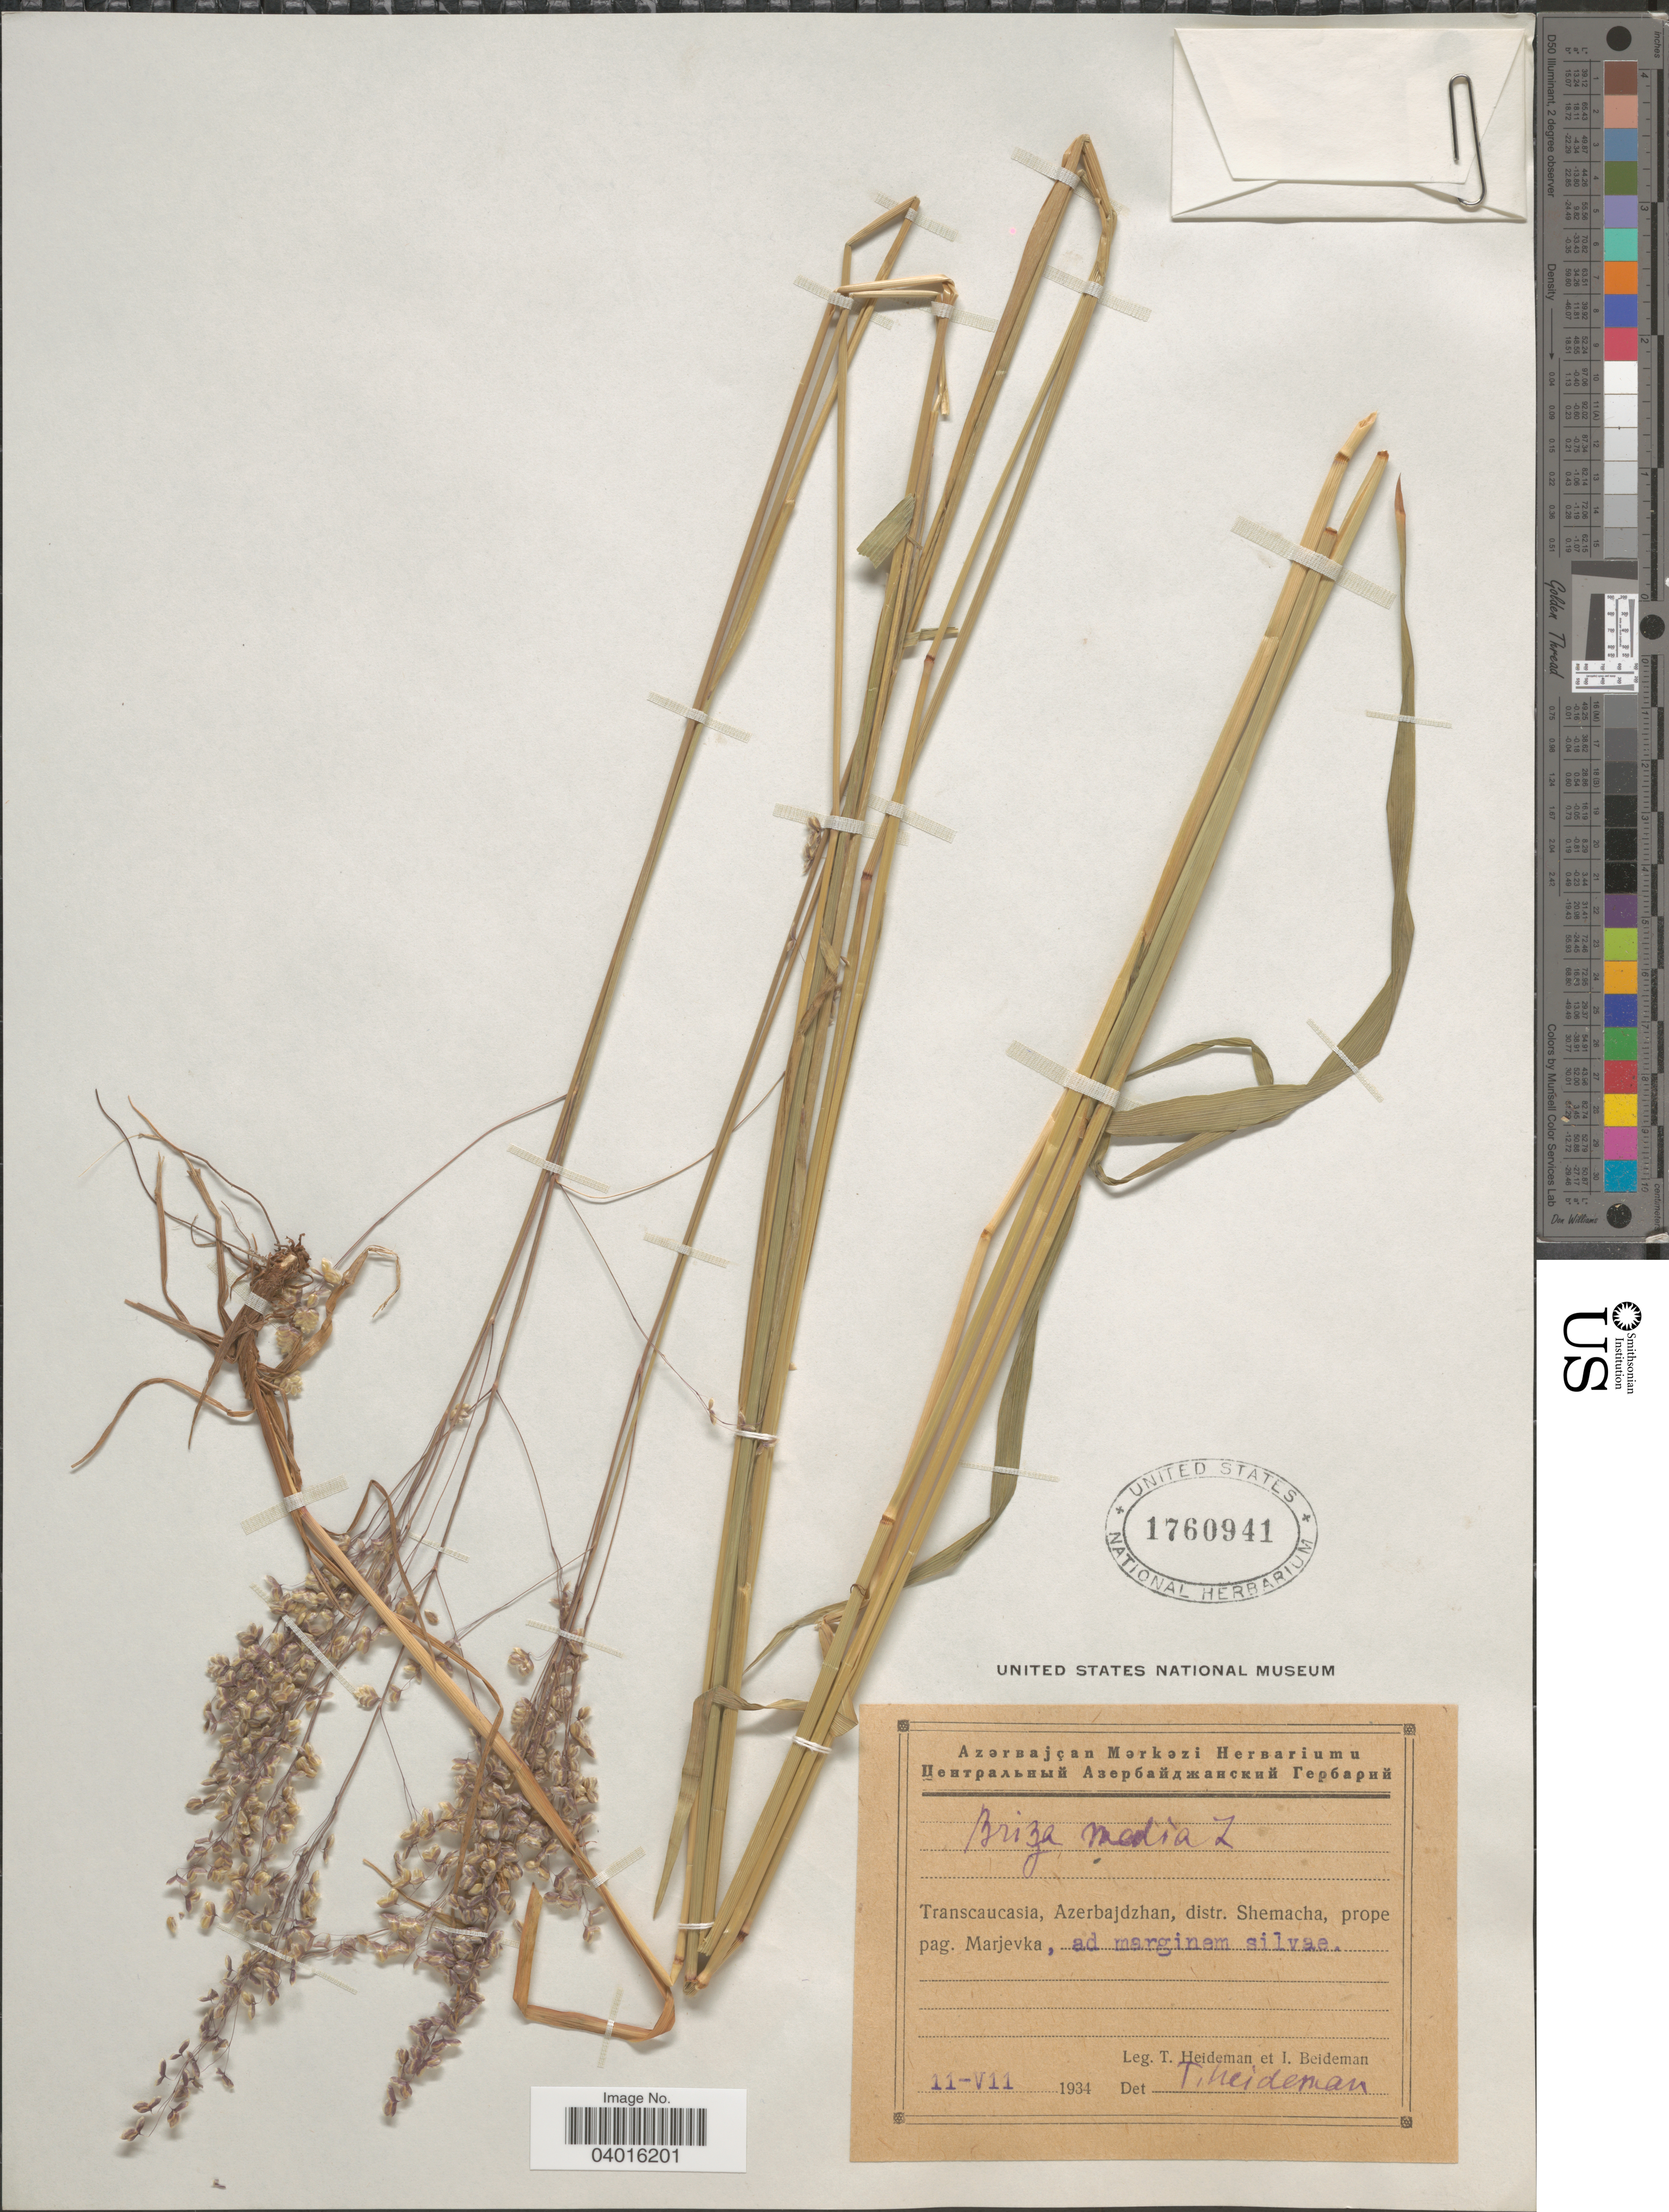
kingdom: Plantae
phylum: Tracheophyta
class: Liliopsida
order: Poales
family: Poaceae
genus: Briza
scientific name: Briza media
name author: L.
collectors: T. Heideman & I. Beideman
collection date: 1934-07-11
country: Azerbaijan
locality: Transcaucasia, Azerbajdzhan, distr. Shemacha, prope pag. Marjevka, ad marginem silvae.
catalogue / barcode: US 1760941